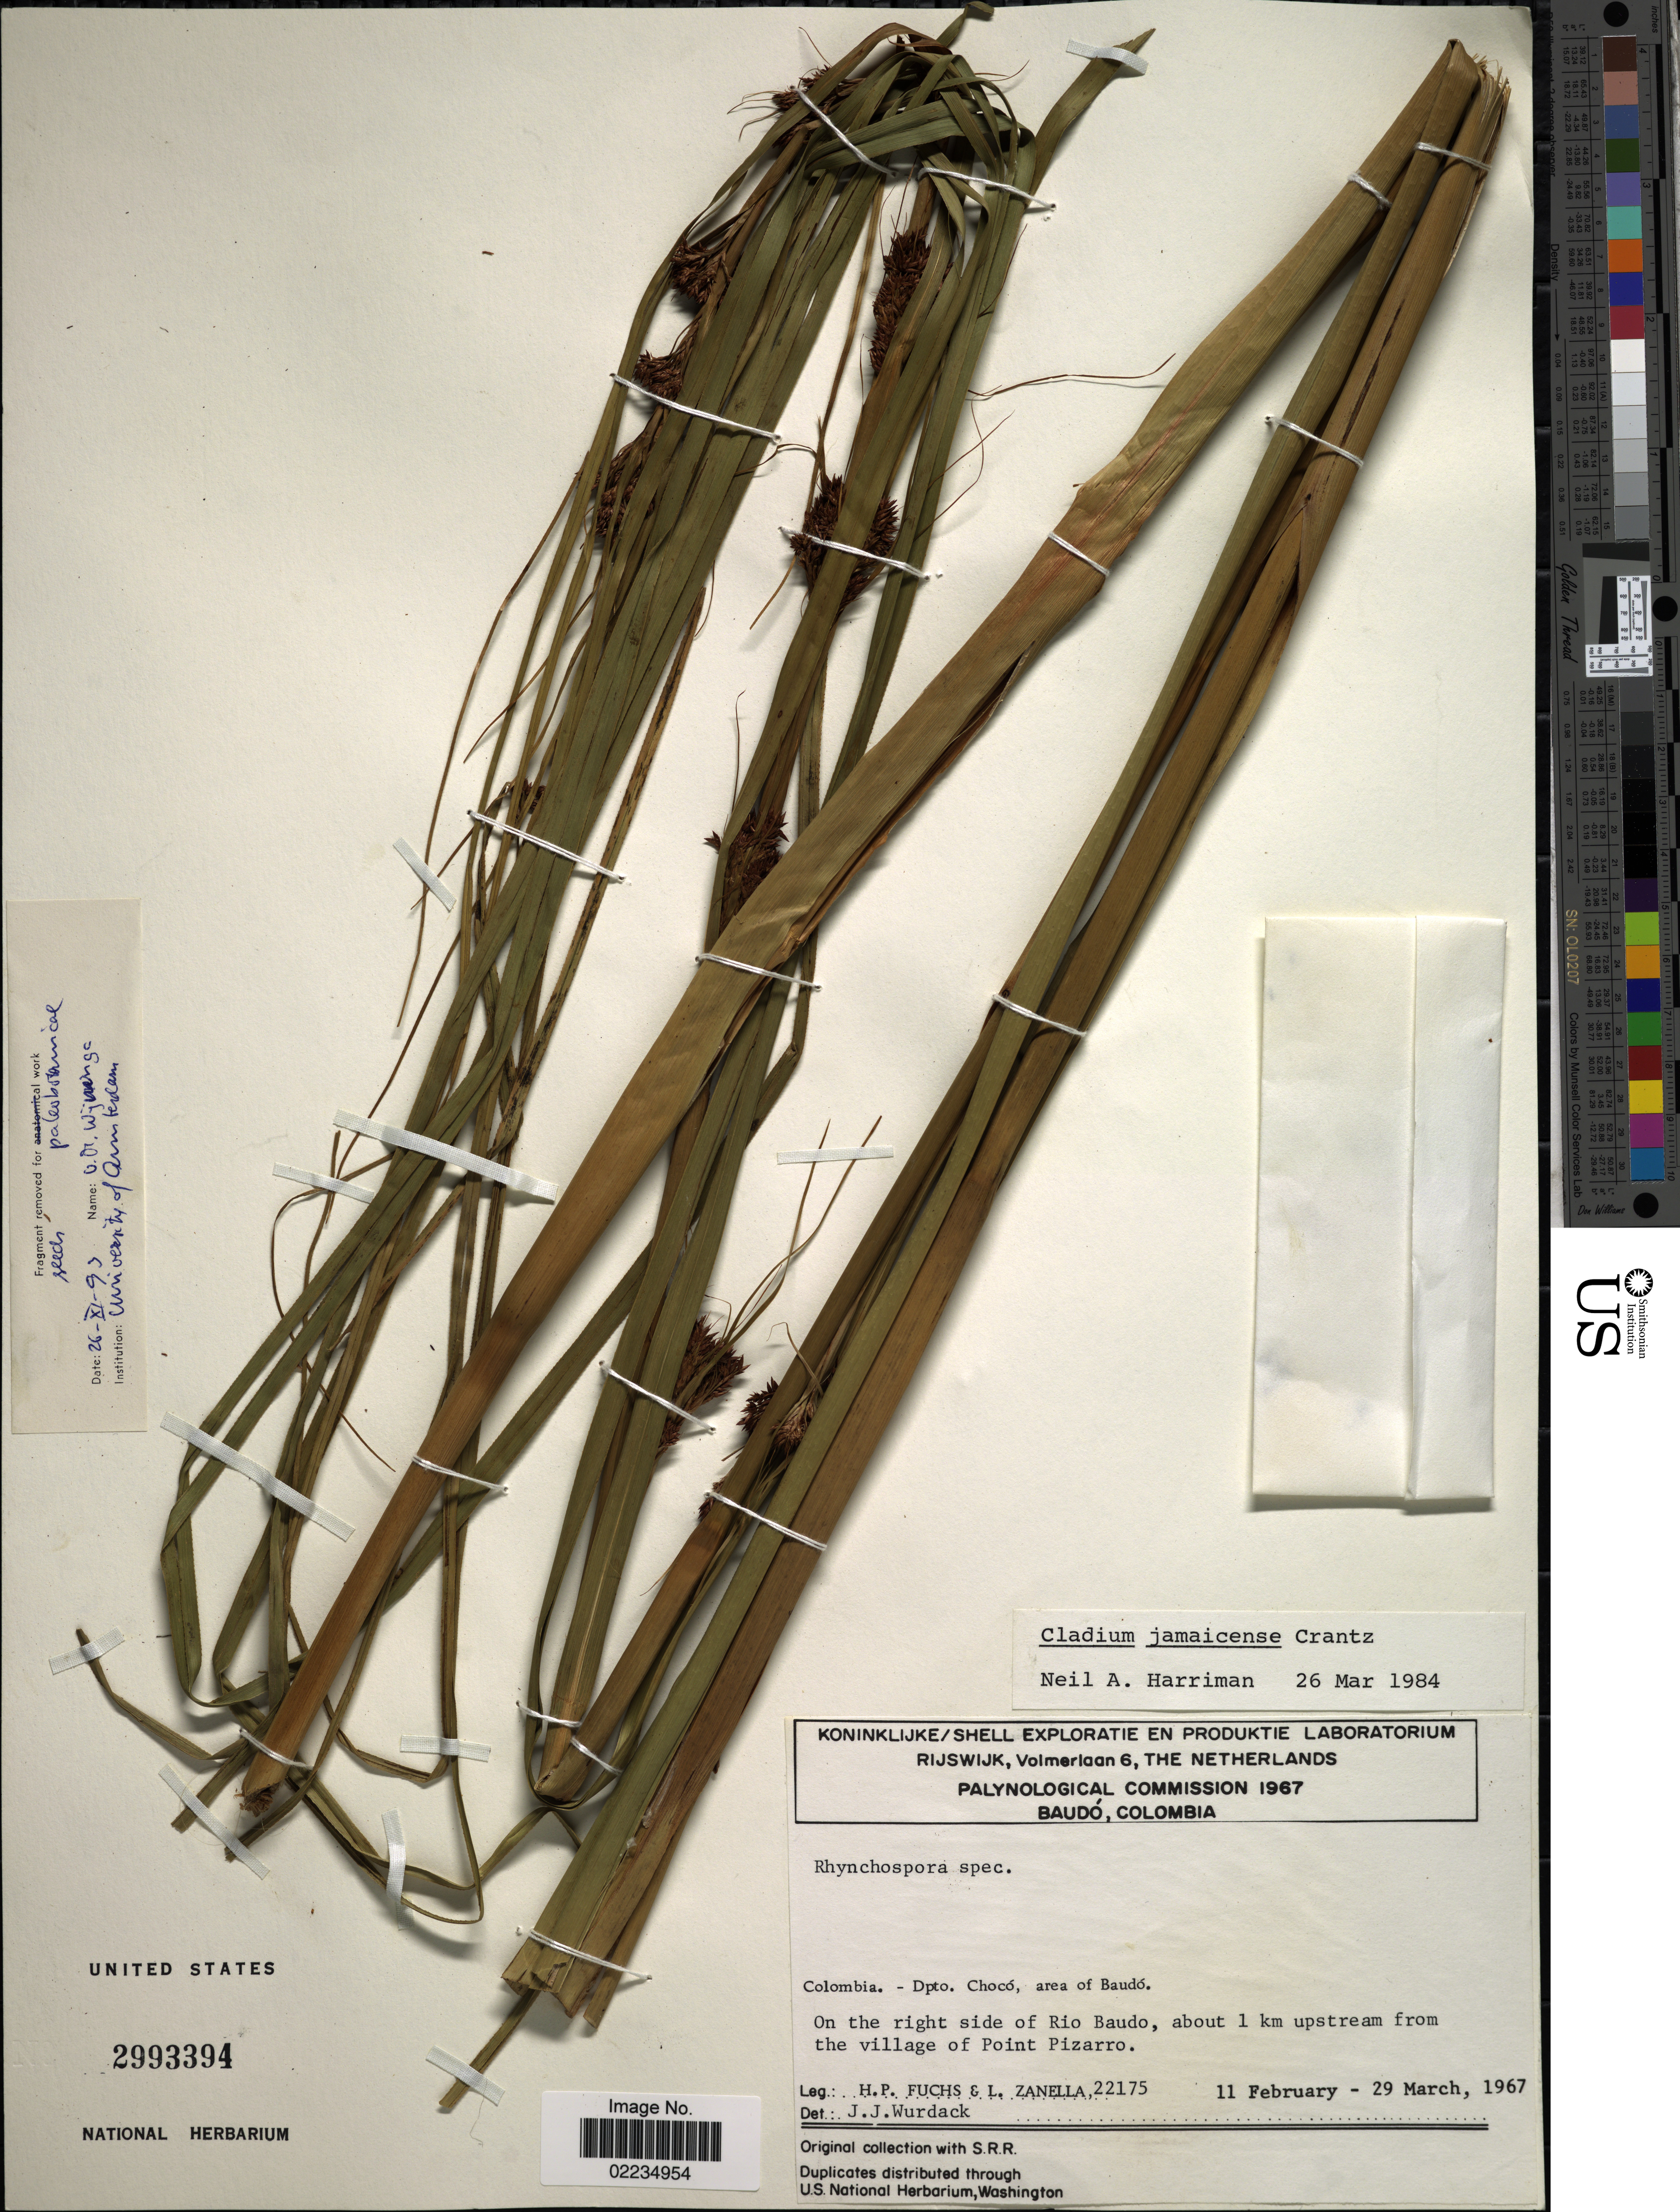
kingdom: Plantae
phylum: Tracheophyta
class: Liliopsida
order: Poales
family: Cyperaceae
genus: Cladium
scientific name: Cladium jamaicense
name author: Crantz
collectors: H. P. Fuchs & L. Zanella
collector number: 22175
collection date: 1967-02-11/1967-03-29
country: Colombia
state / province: Chocó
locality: Colombia, Dpto. Choco, area of Baudo, On the right side of Rio Baudo, about 1 km upstream from the village of Point Pizarro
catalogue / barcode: US 2993394